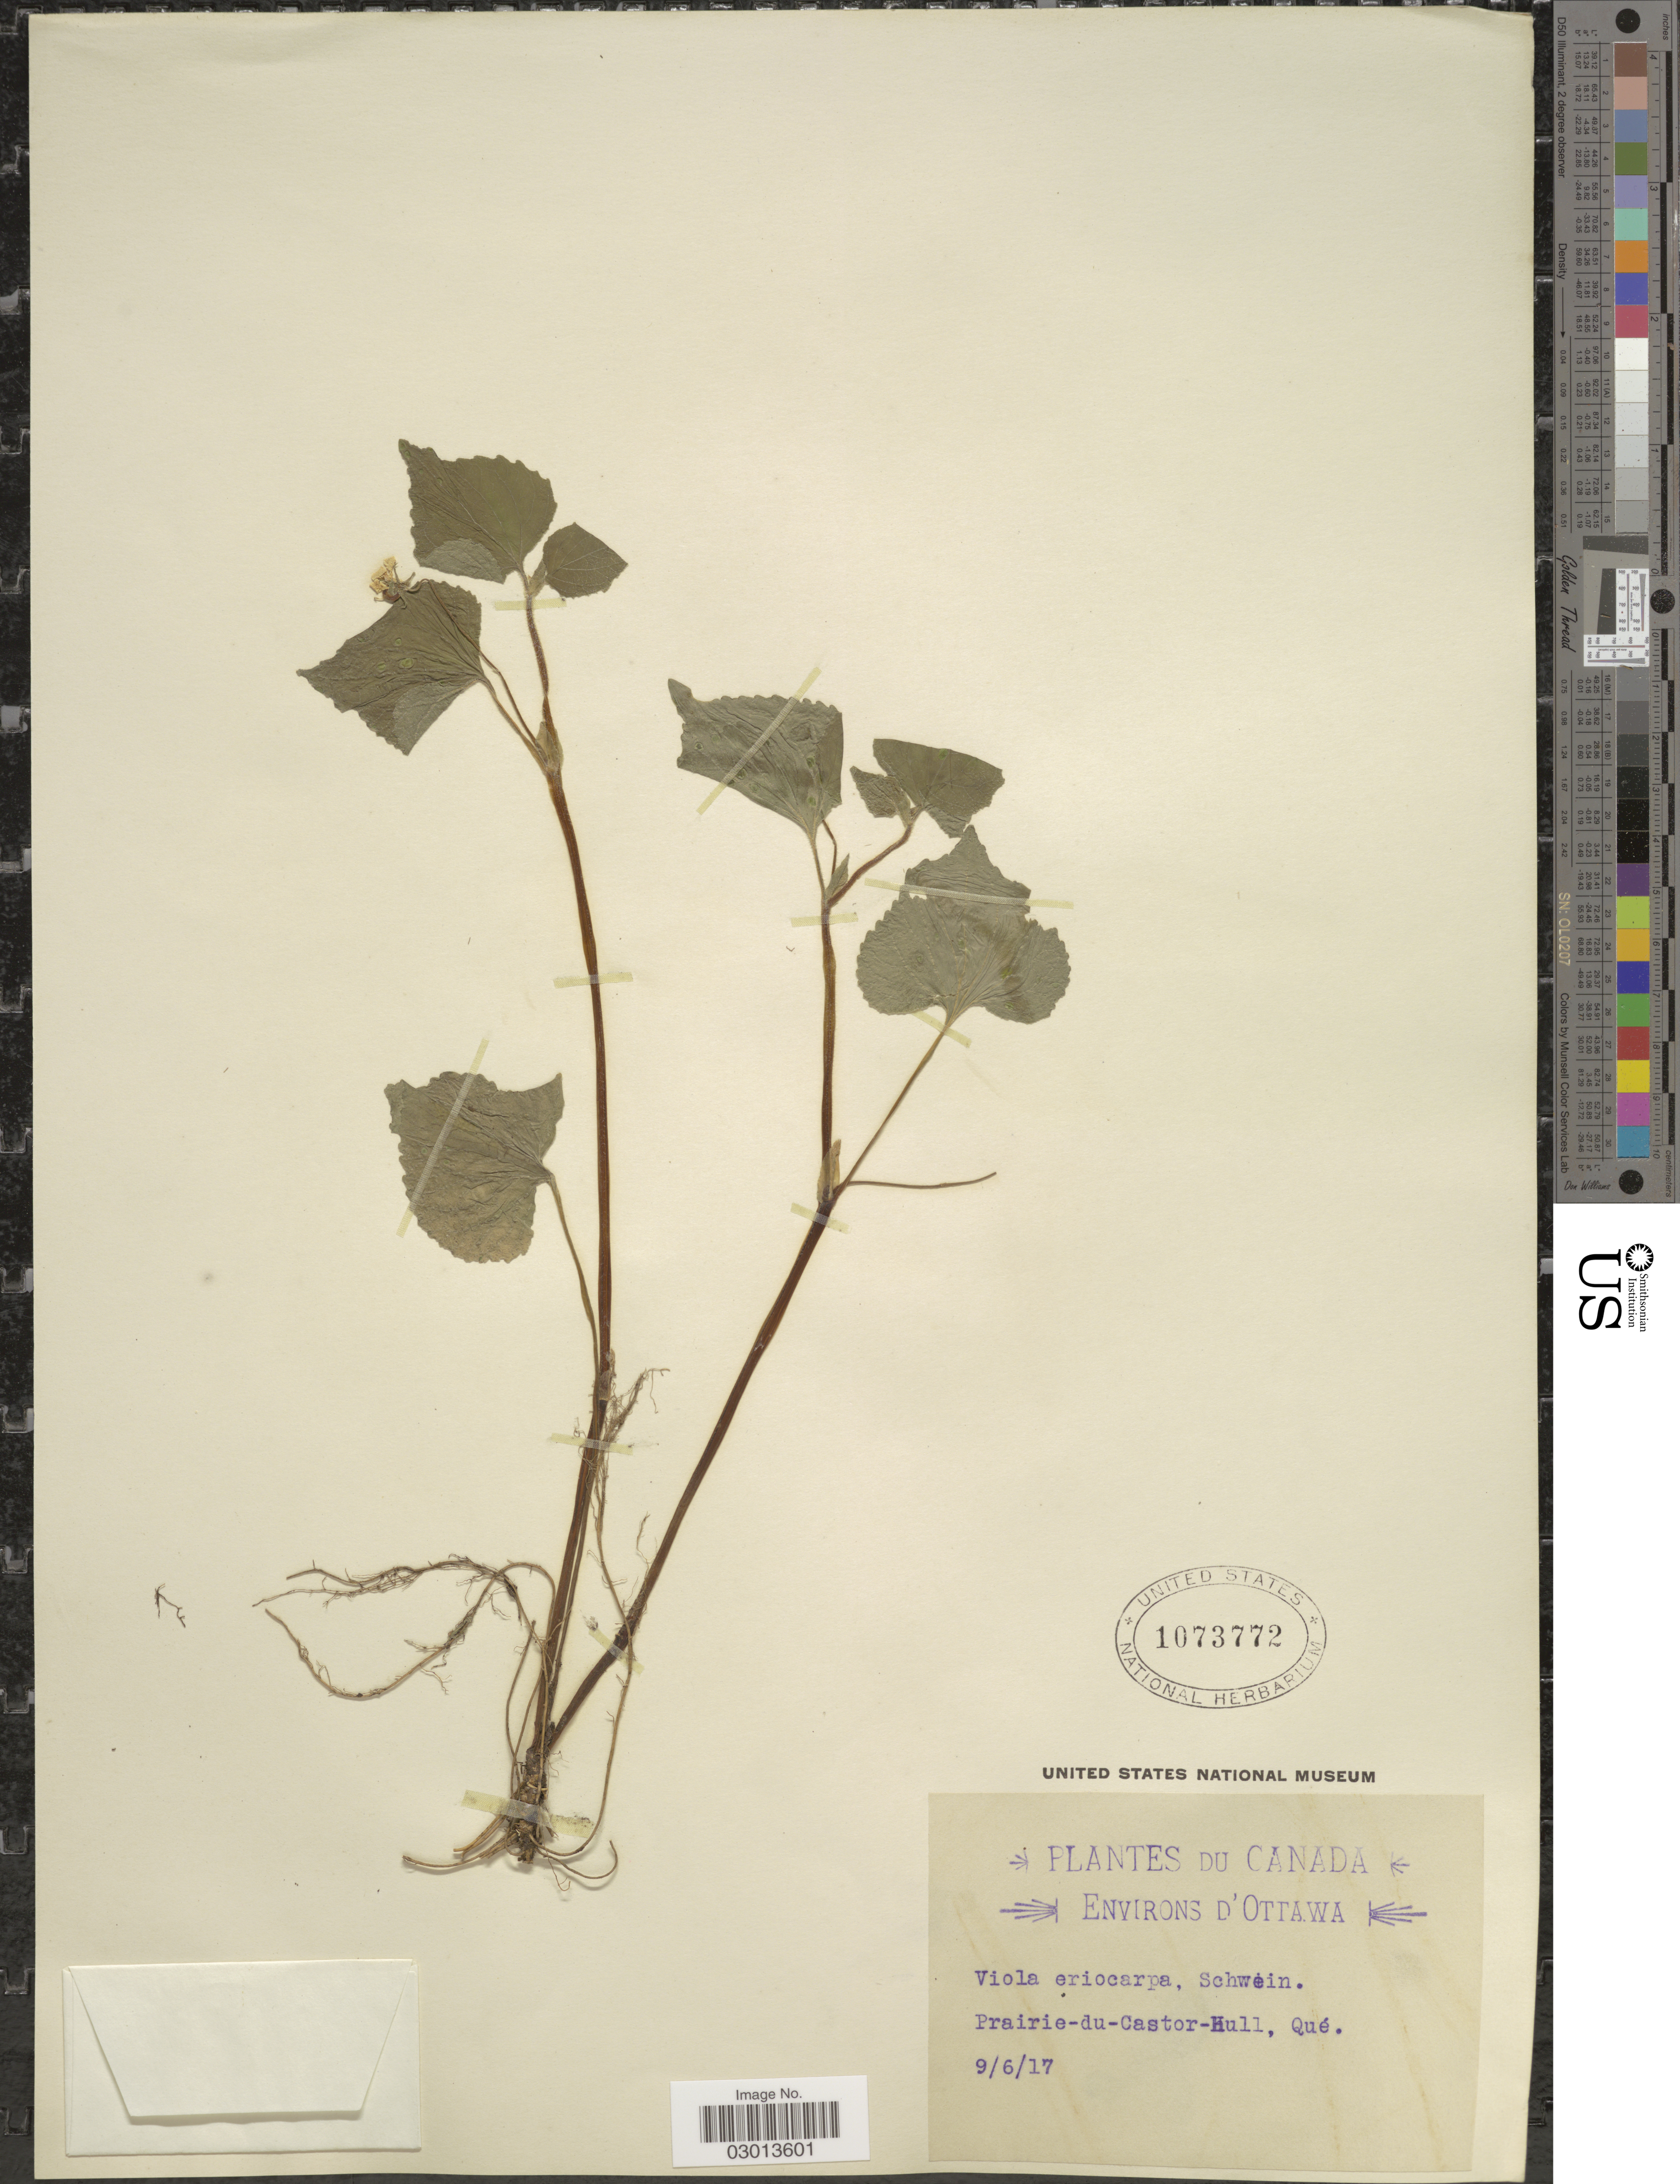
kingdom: Plantae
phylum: Tracheophyta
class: Magnoliopsida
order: Malpighiales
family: Violaceae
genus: Viola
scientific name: Viola pensylvanica var. leiocarpa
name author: (Fernald & Wiegand) Fernald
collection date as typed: Transcribed d/m/y: 9/6/17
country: Canada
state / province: Quebec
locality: Environs d'Ottawa. Prairie-du-Castor-Hull, Qué.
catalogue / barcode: US 1073772